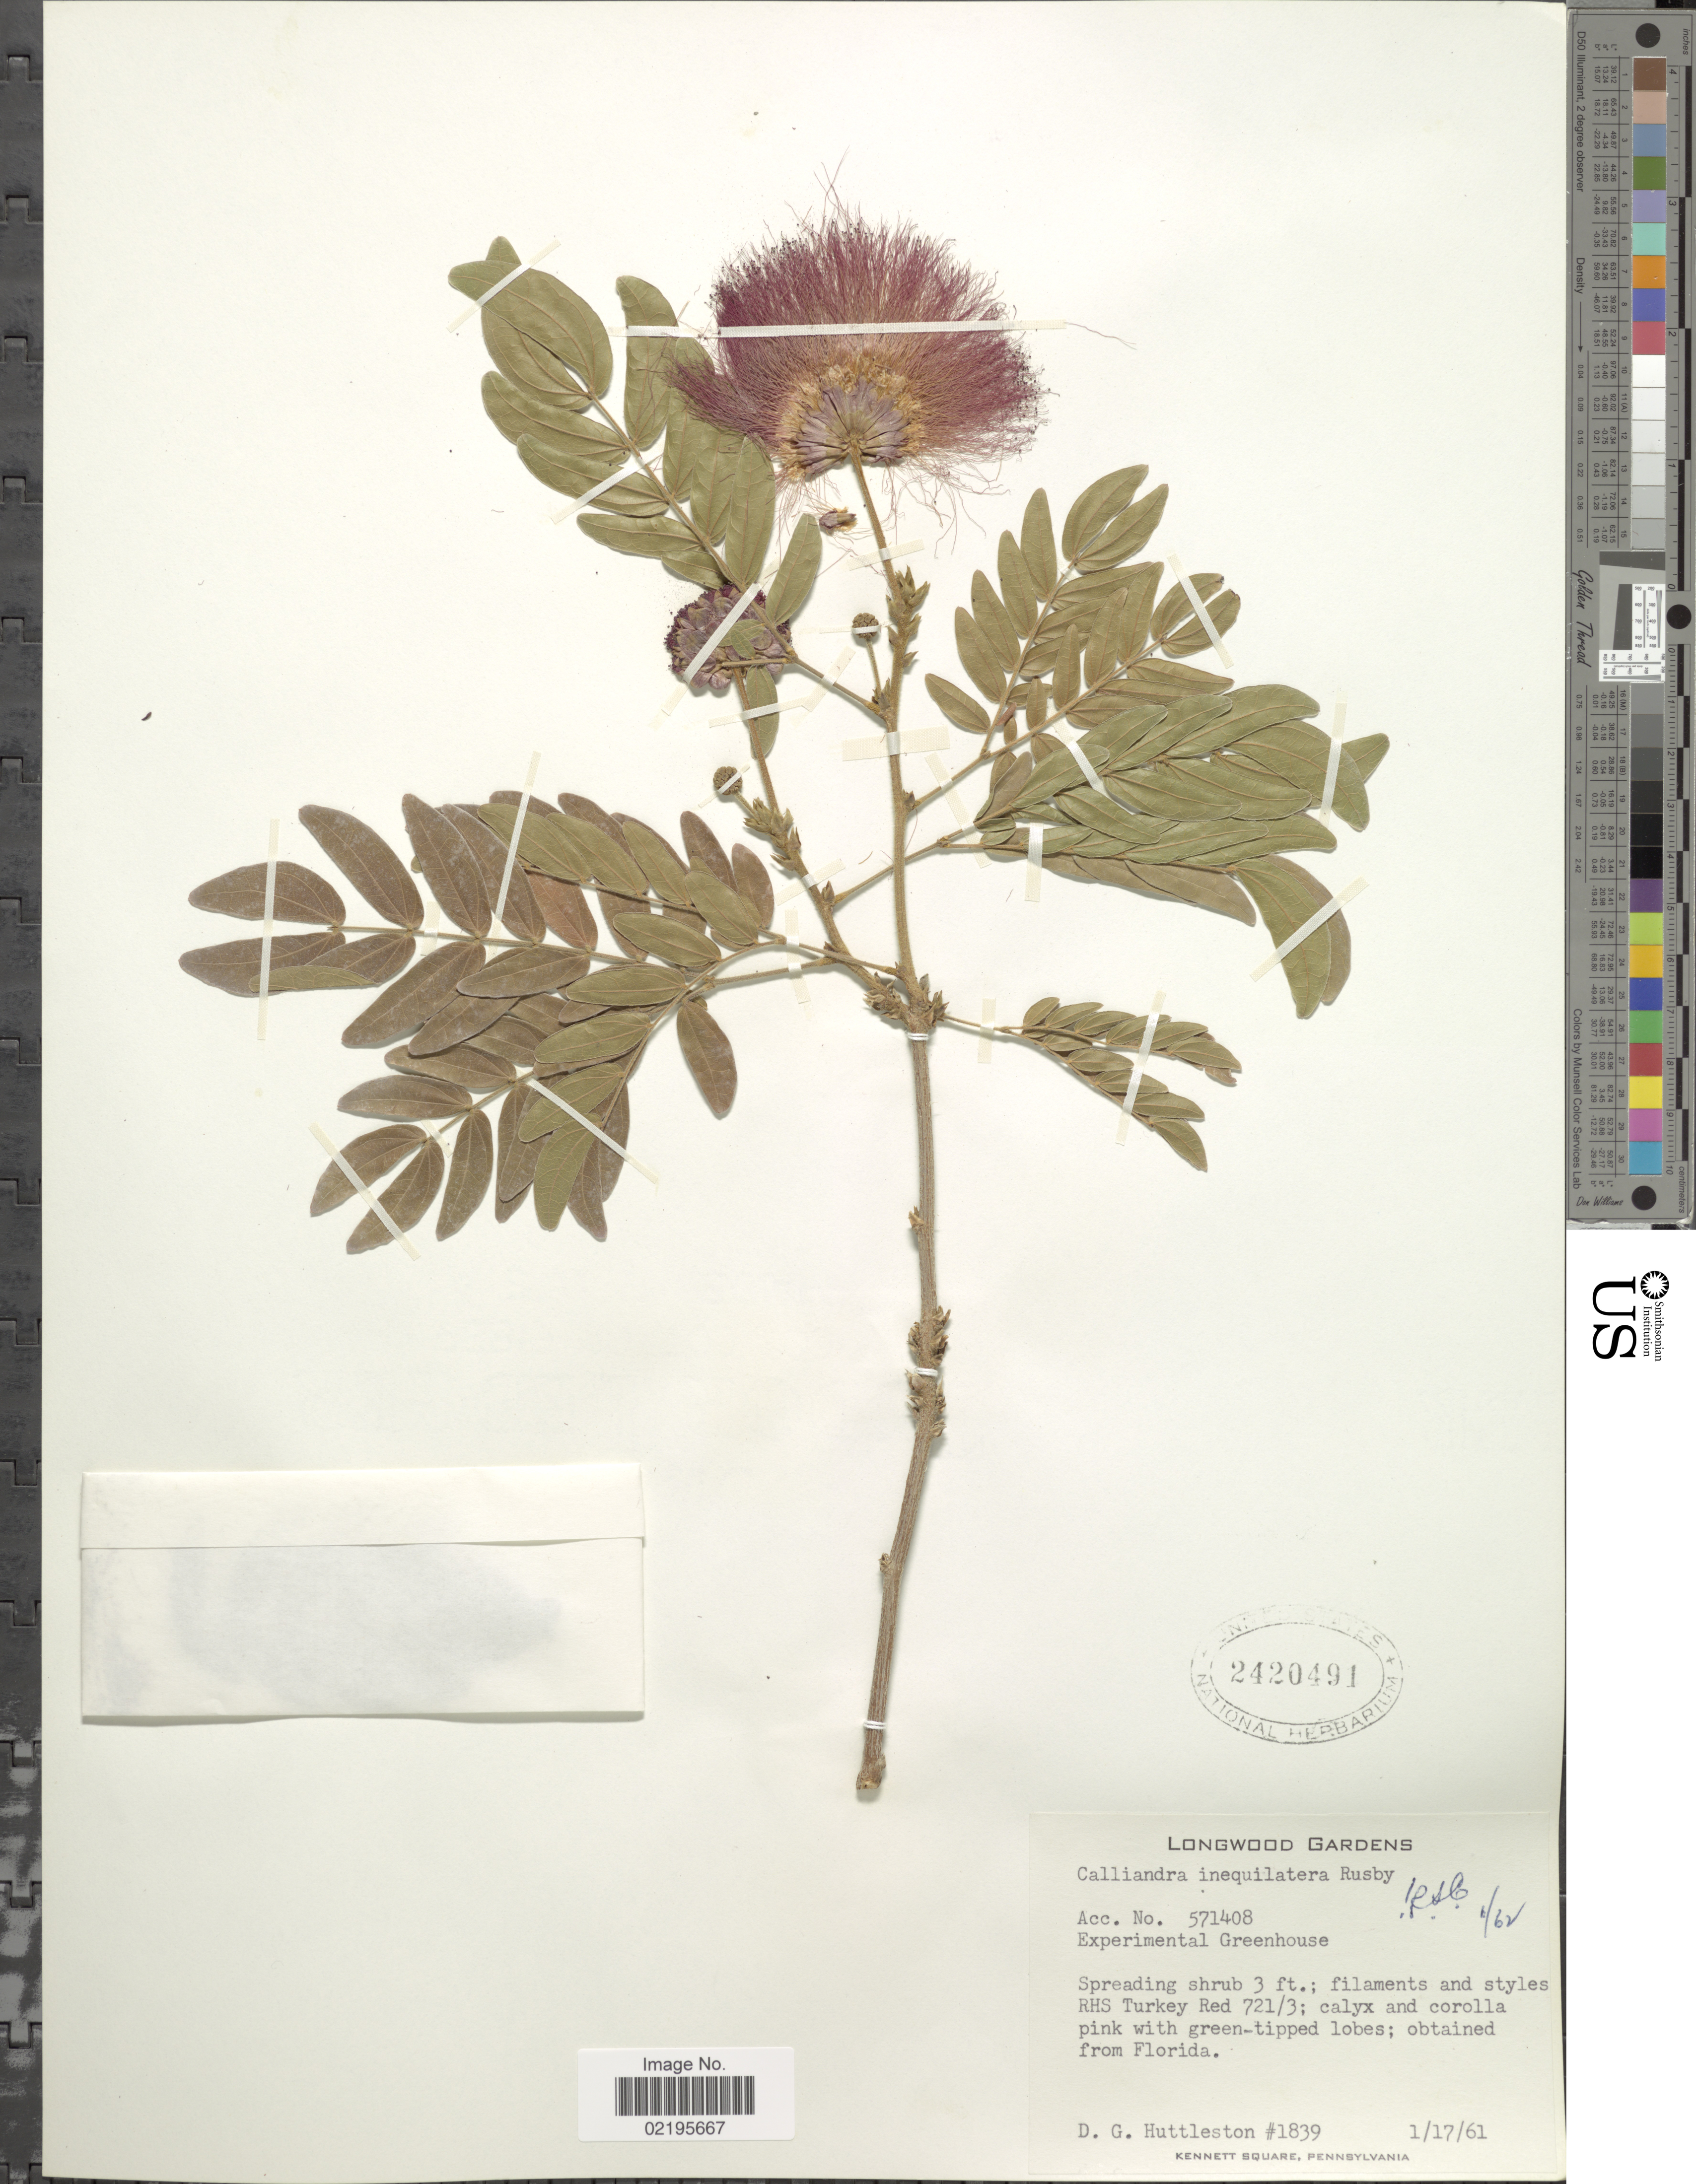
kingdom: Plantae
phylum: Tracheophyta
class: Magnoliopsida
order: Fabales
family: Fabaceae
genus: Calliandra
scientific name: Calliandra inaequilatera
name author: Rusby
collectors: D. G. Huttleston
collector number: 1839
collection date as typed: Transcribed d/m/y: 17/1/61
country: United States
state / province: Pennsylvania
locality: Longwood Gardens, Acc, No 571408 Experimental Greenhouse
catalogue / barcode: US 2420491